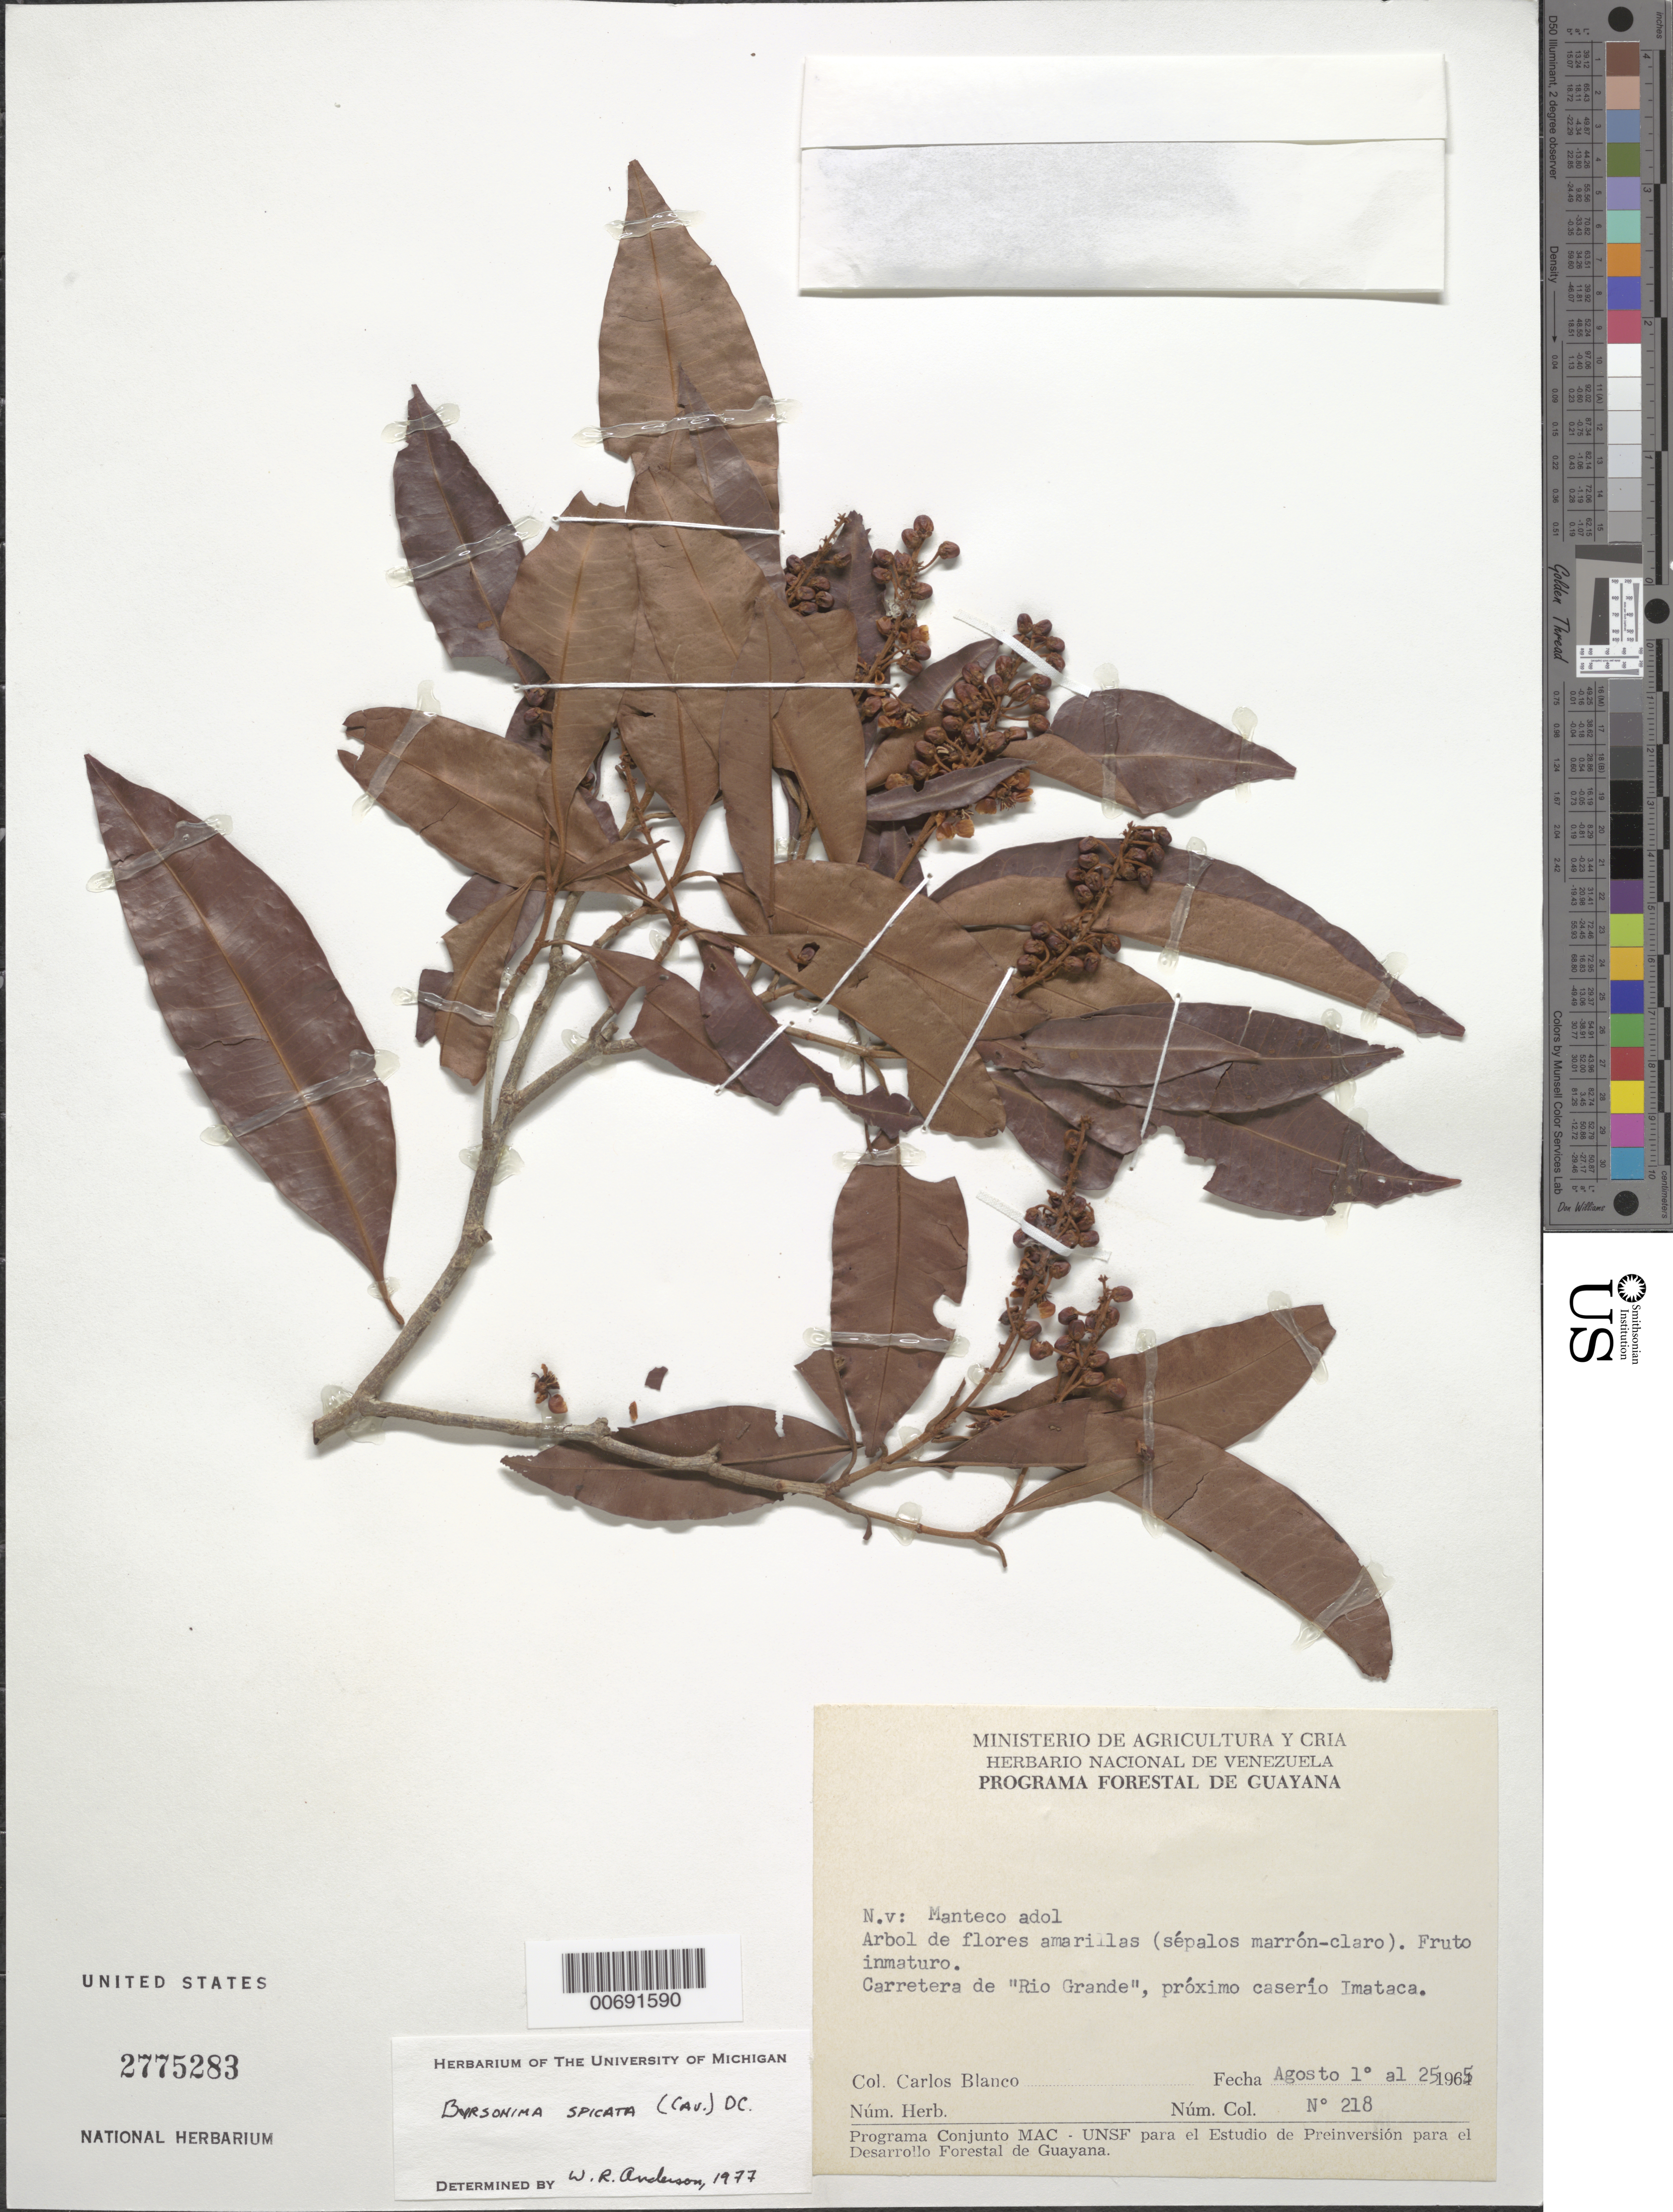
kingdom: Plantae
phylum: Tracheophyta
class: Magnoliopsida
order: Malpighiales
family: Malpighiaceae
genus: Byrsonima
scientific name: Byrsonima spicata (Cav.) DC.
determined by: Anderson, W. R., (MICH), University of Michigan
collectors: C. A. Blanco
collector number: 218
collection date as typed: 1-Aug-65 to 25-Aug-65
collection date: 1965-08-01/1965-08-25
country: Venezuela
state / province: Delta Amacuro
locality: Río Grande carretera, prox. Imataca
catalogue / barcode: US 2775283